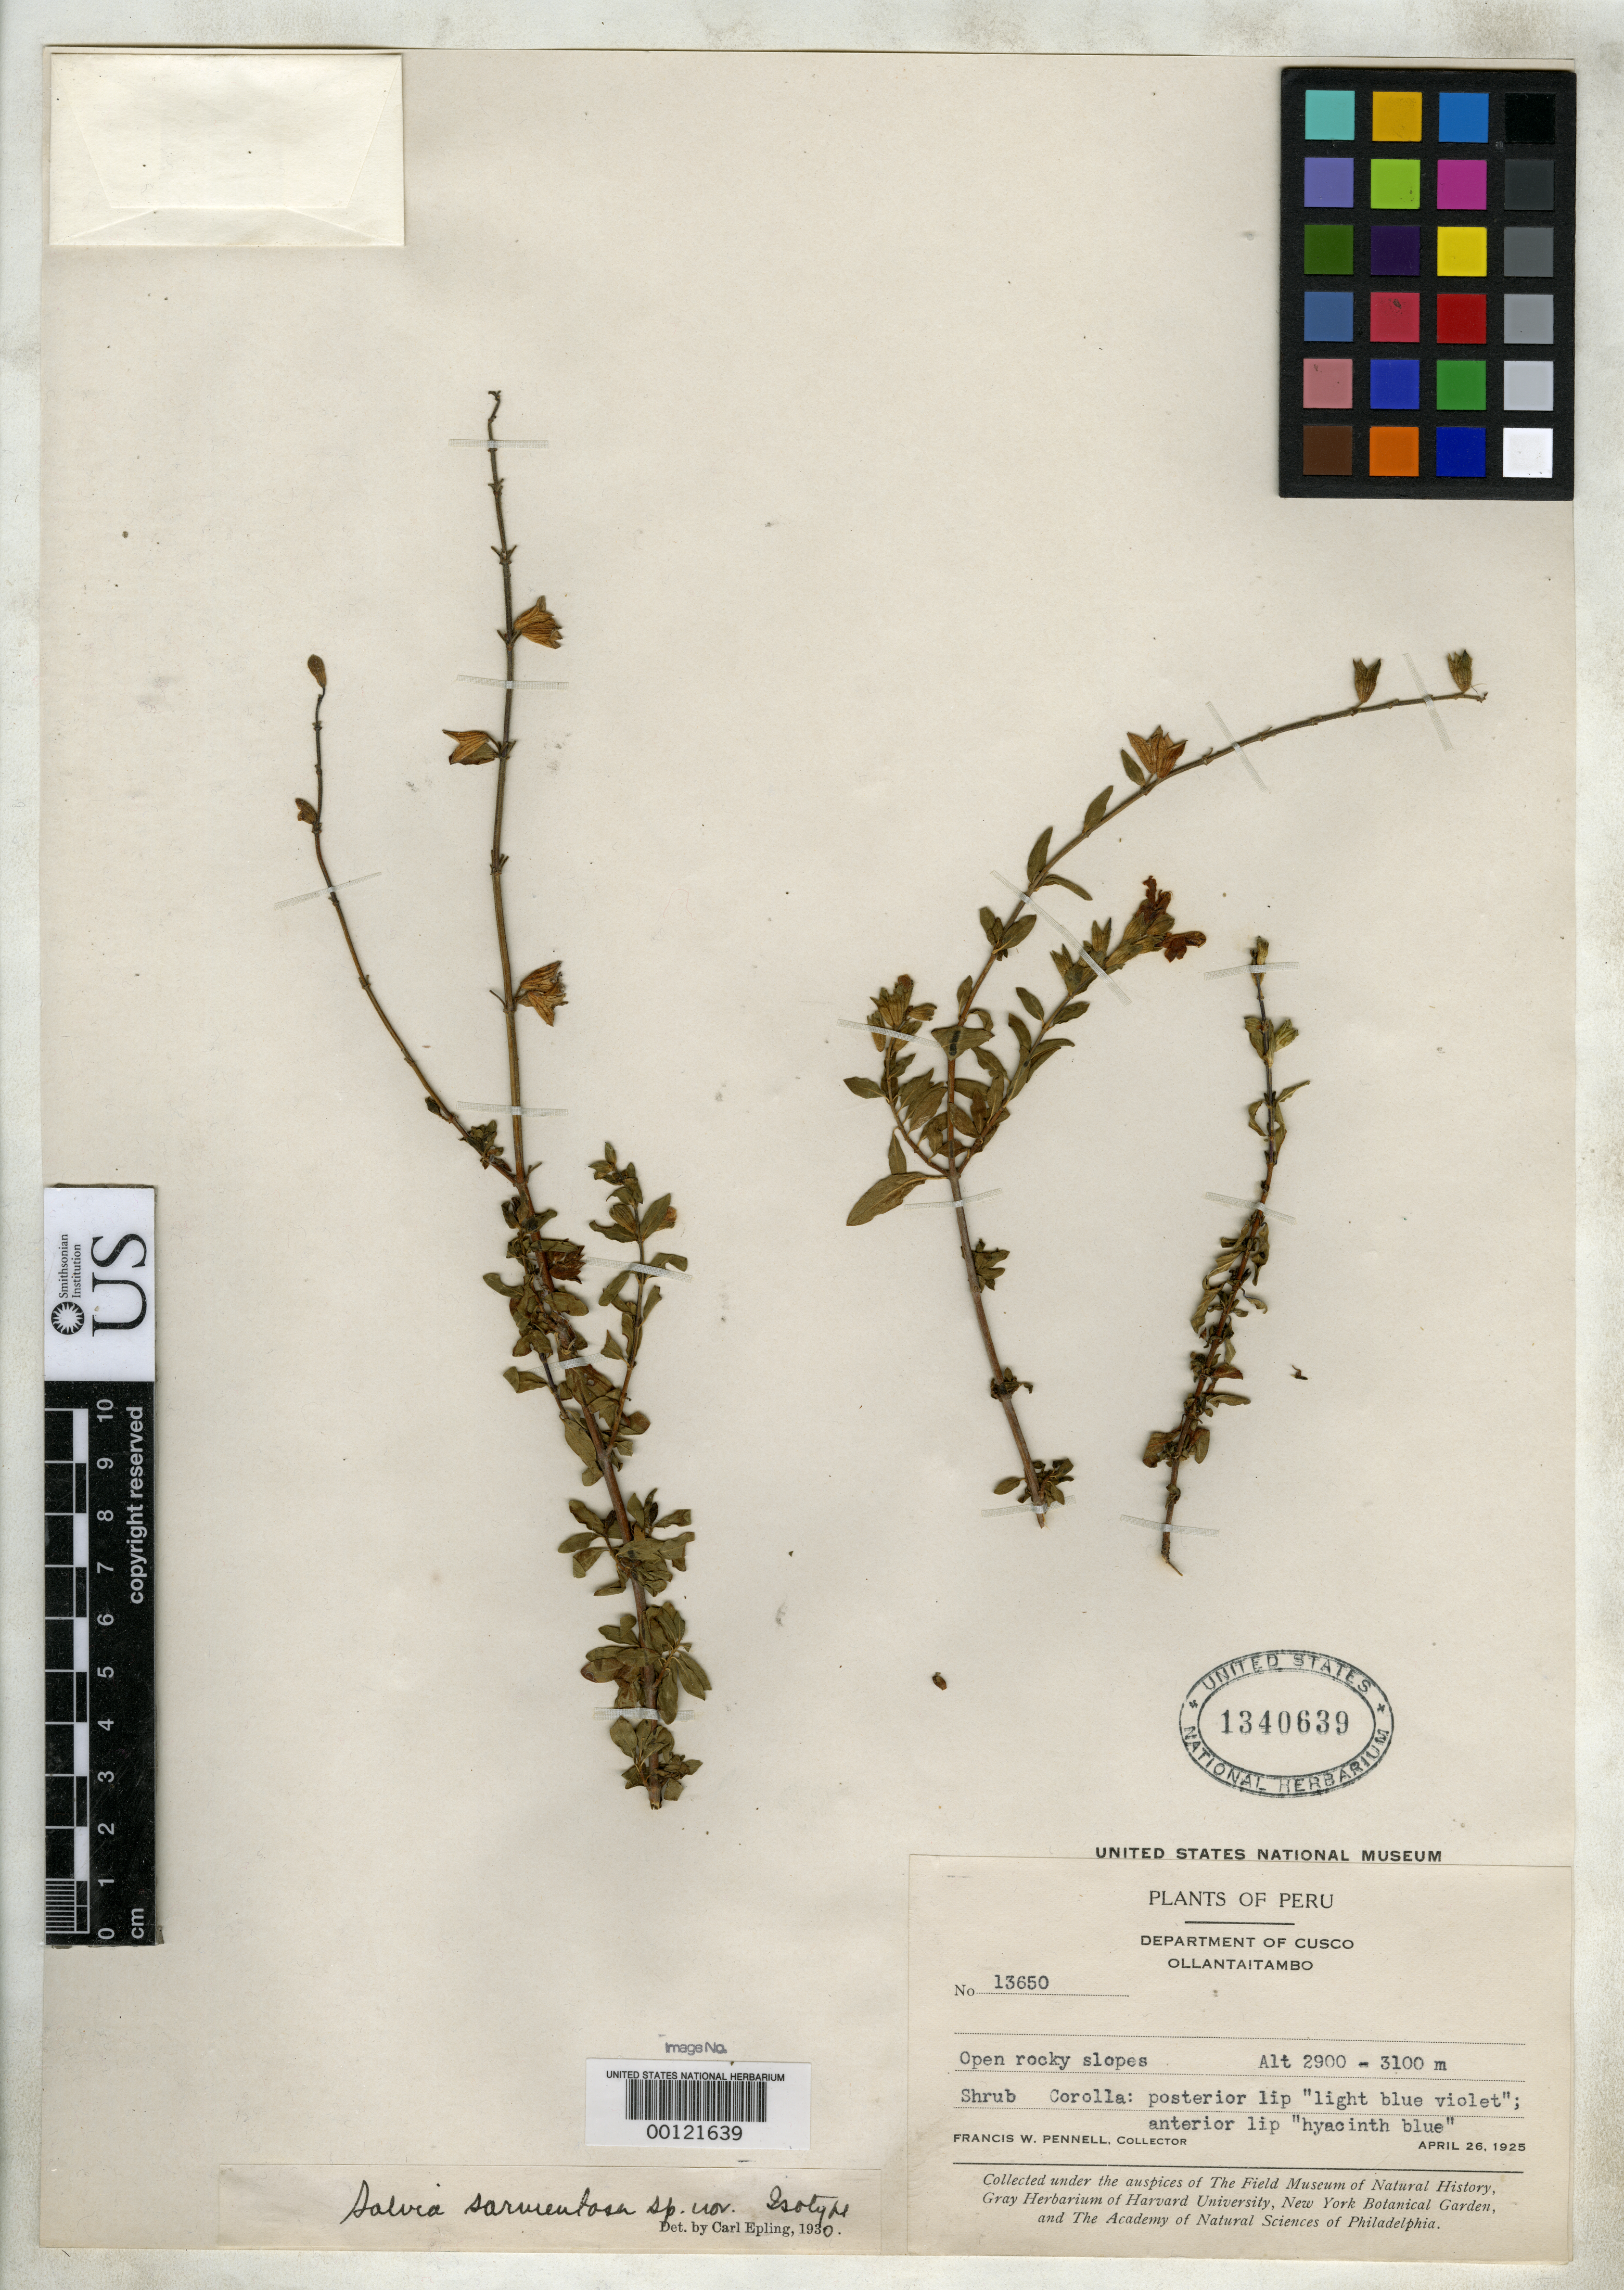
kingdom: Plantae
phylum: Tracheophyta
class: Magnoliopsida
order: Lamiales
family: Lamiaceae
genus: Salvia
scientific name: Salvia sarmentosa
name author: Epling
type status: Isotype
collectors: F. W. Pennell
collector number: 13650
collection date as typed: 26 Apr 1925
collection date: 1925-04-26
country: Peru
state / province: Cusco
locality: Ollantaytambo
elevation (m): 2900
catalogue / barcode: US 1340639